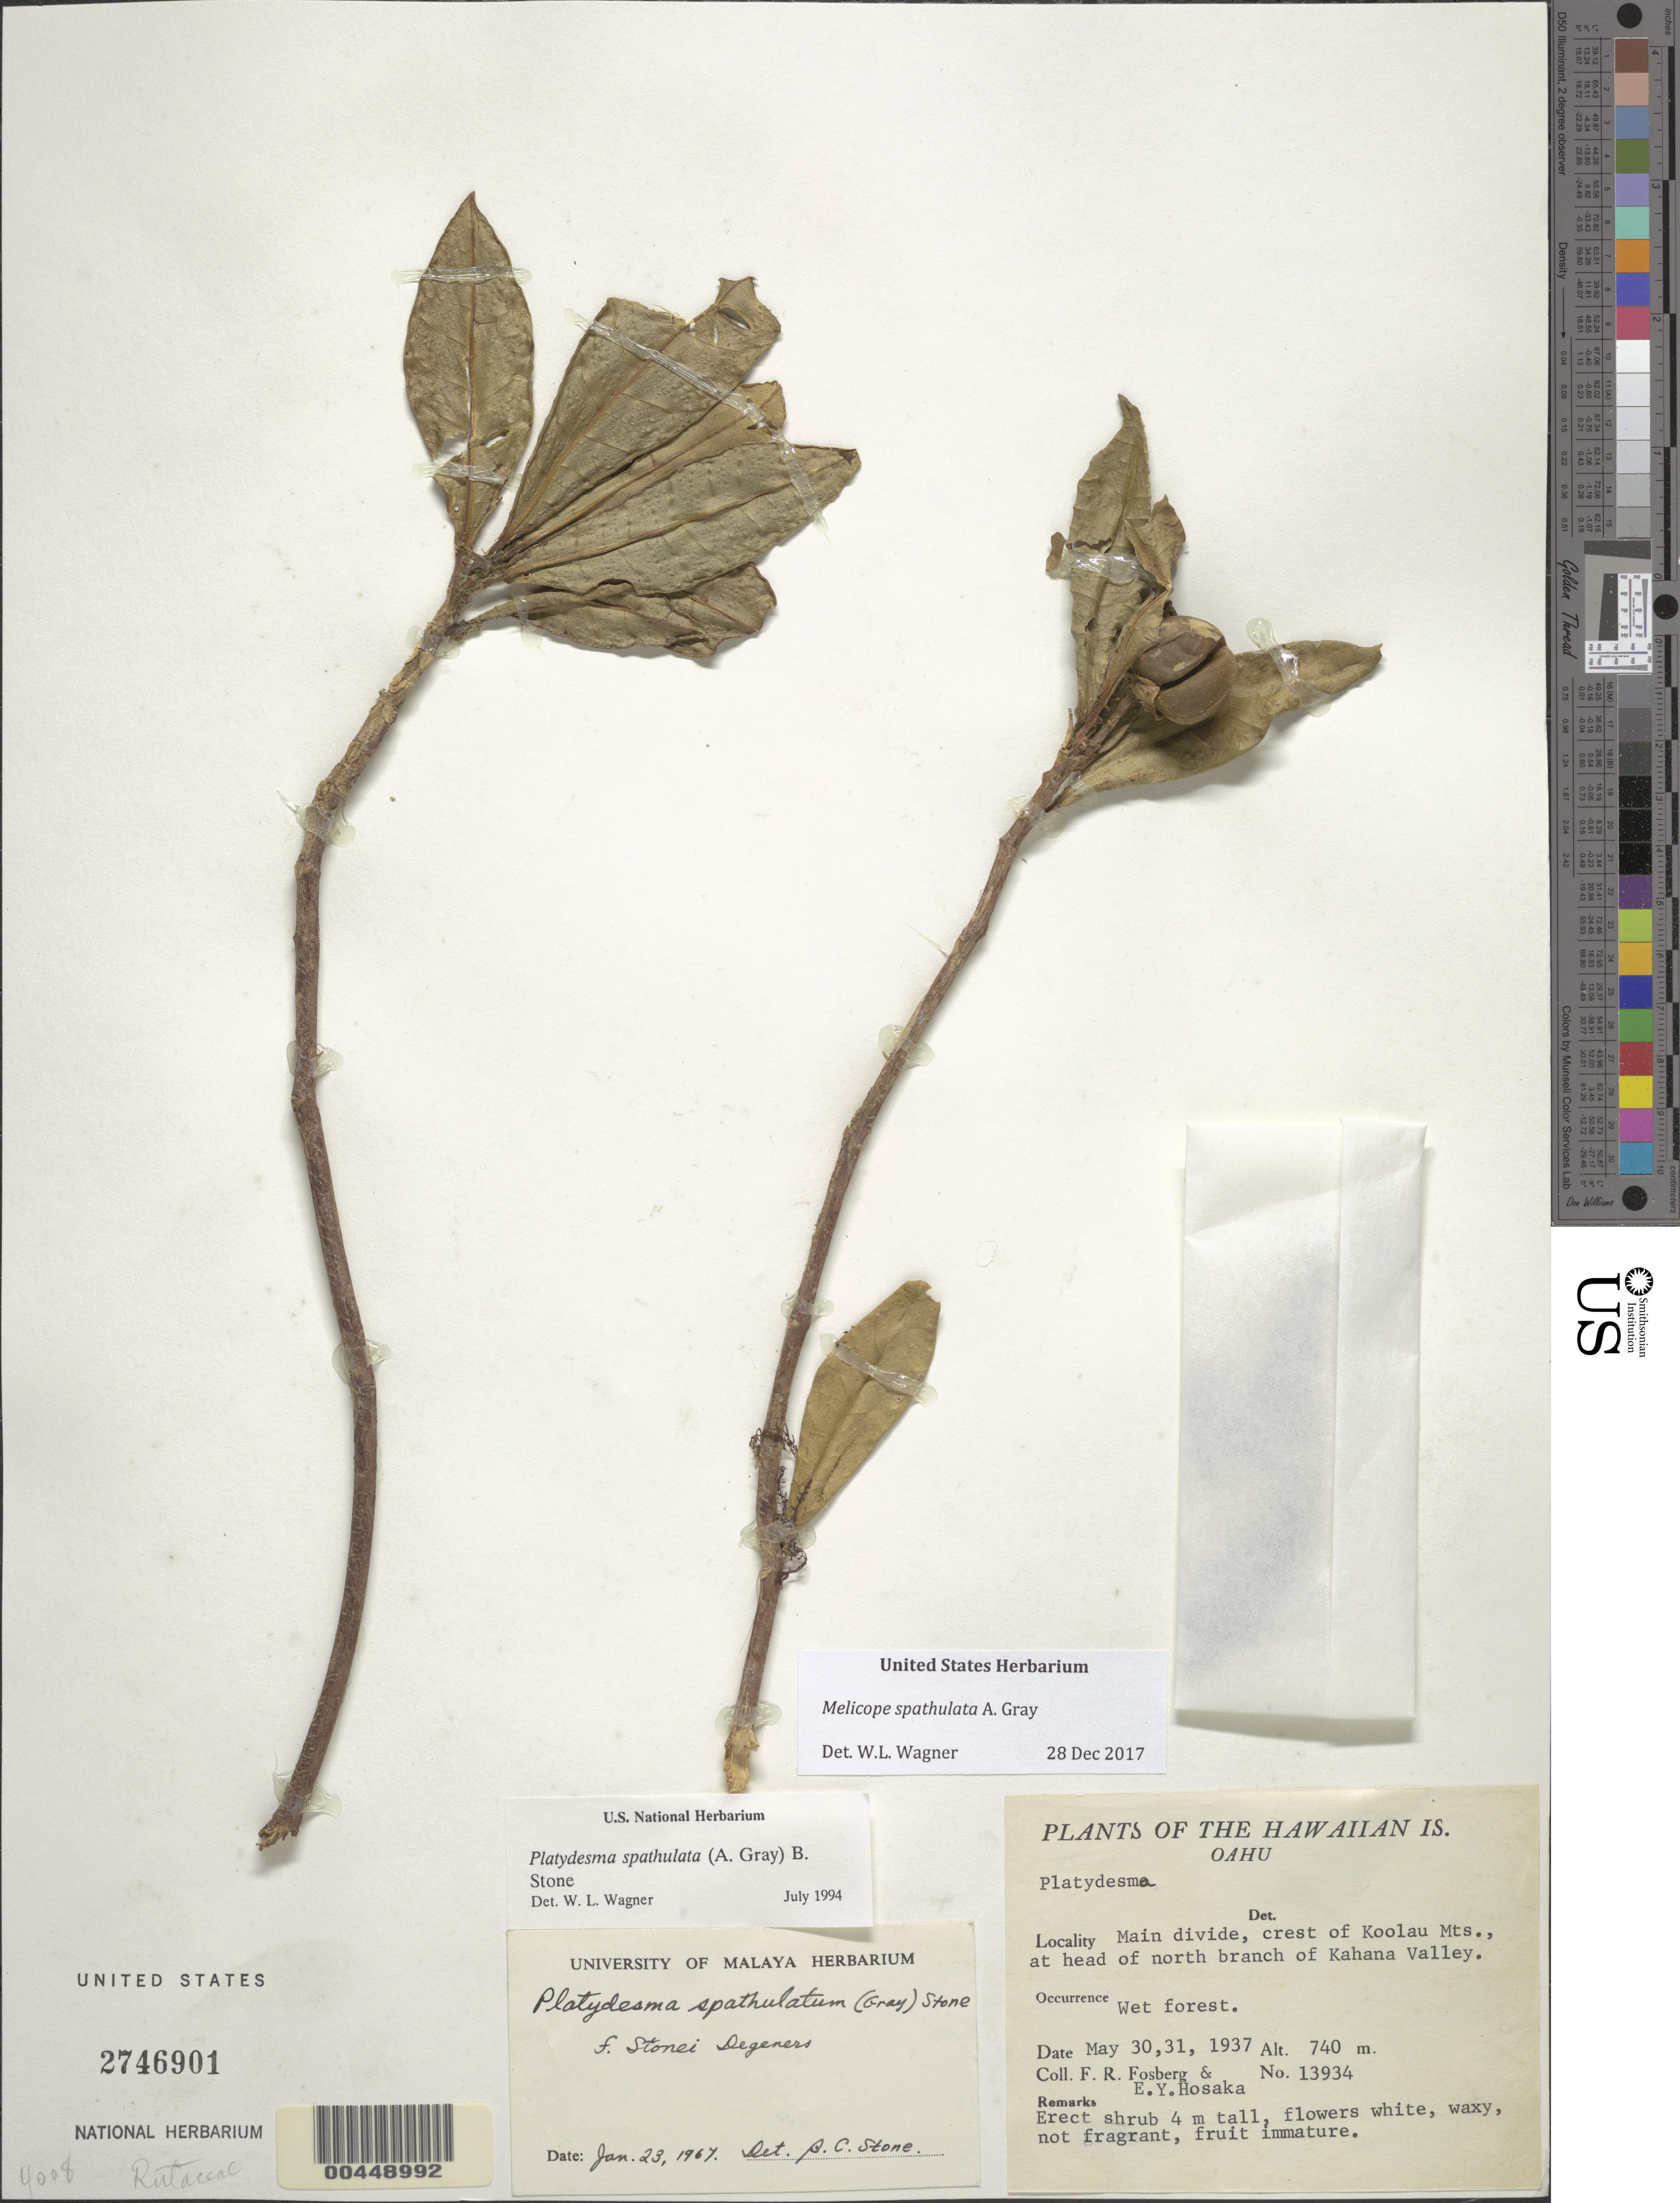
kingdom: Plantae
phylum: Tracheophyta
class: Magnoliopsida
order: Sapindales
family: Rutaceae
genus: Melicope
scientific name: Melicope spathulata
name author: A. Gray in Wilkes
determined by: Wagner, W. L., (BOT), Smithsonian Institution - National Museum of Natural History (UNITED STATES)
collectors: F. R. Fosberg & E. Y. Hosaka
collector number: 13934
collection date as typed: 30 May 1937 to 31 May 1937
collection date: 1937-05-30/1937-05-31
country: United States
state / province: Hawaii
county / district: Honolulu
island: Oahu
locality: Main divide, crest of Koolau Mts, at head of N branch of Kahana Valley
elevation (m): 740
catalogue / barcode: US 2746901